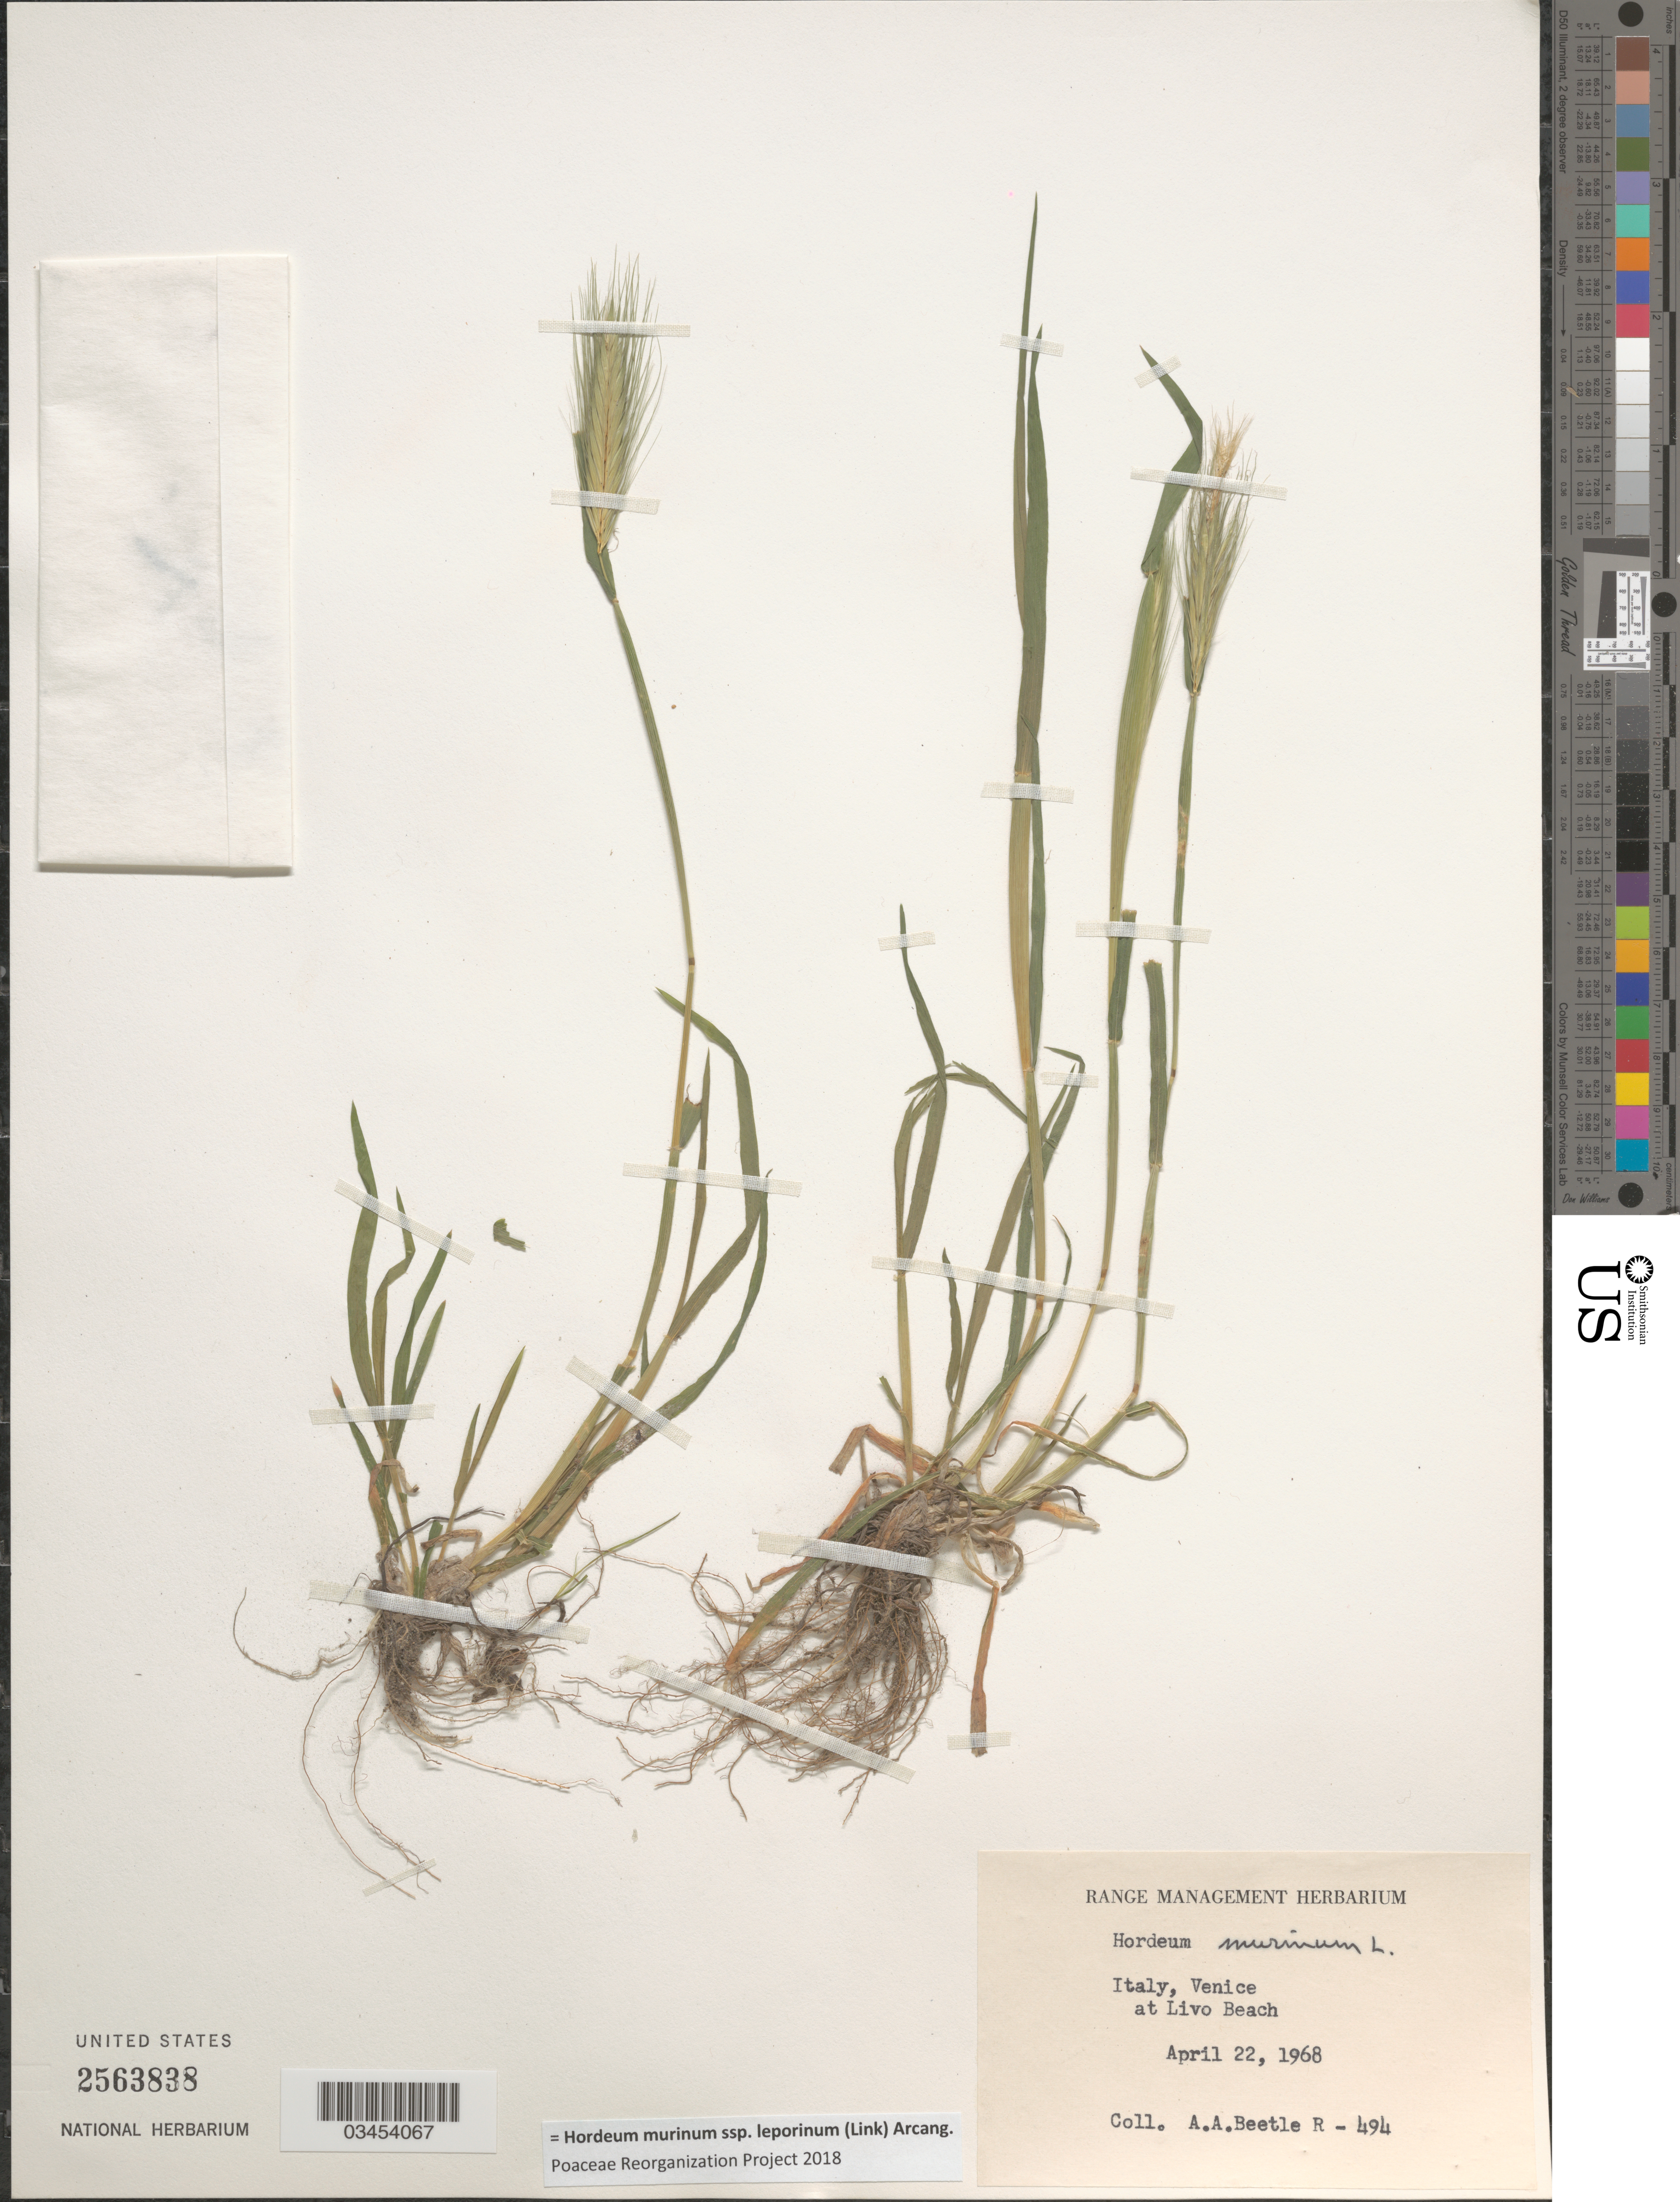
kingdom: Plantae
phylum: Tracheophyta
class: Liliopsida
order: Poales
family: Poaceae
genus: Hordeum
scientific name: Hordeum murinum subsp. leporinum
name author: (Link) Arcang.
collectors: A. A. Beetle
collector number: R-494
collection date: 1968-04-22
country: Italy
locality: Venice at Livo Beach.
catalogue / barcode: US 2563838